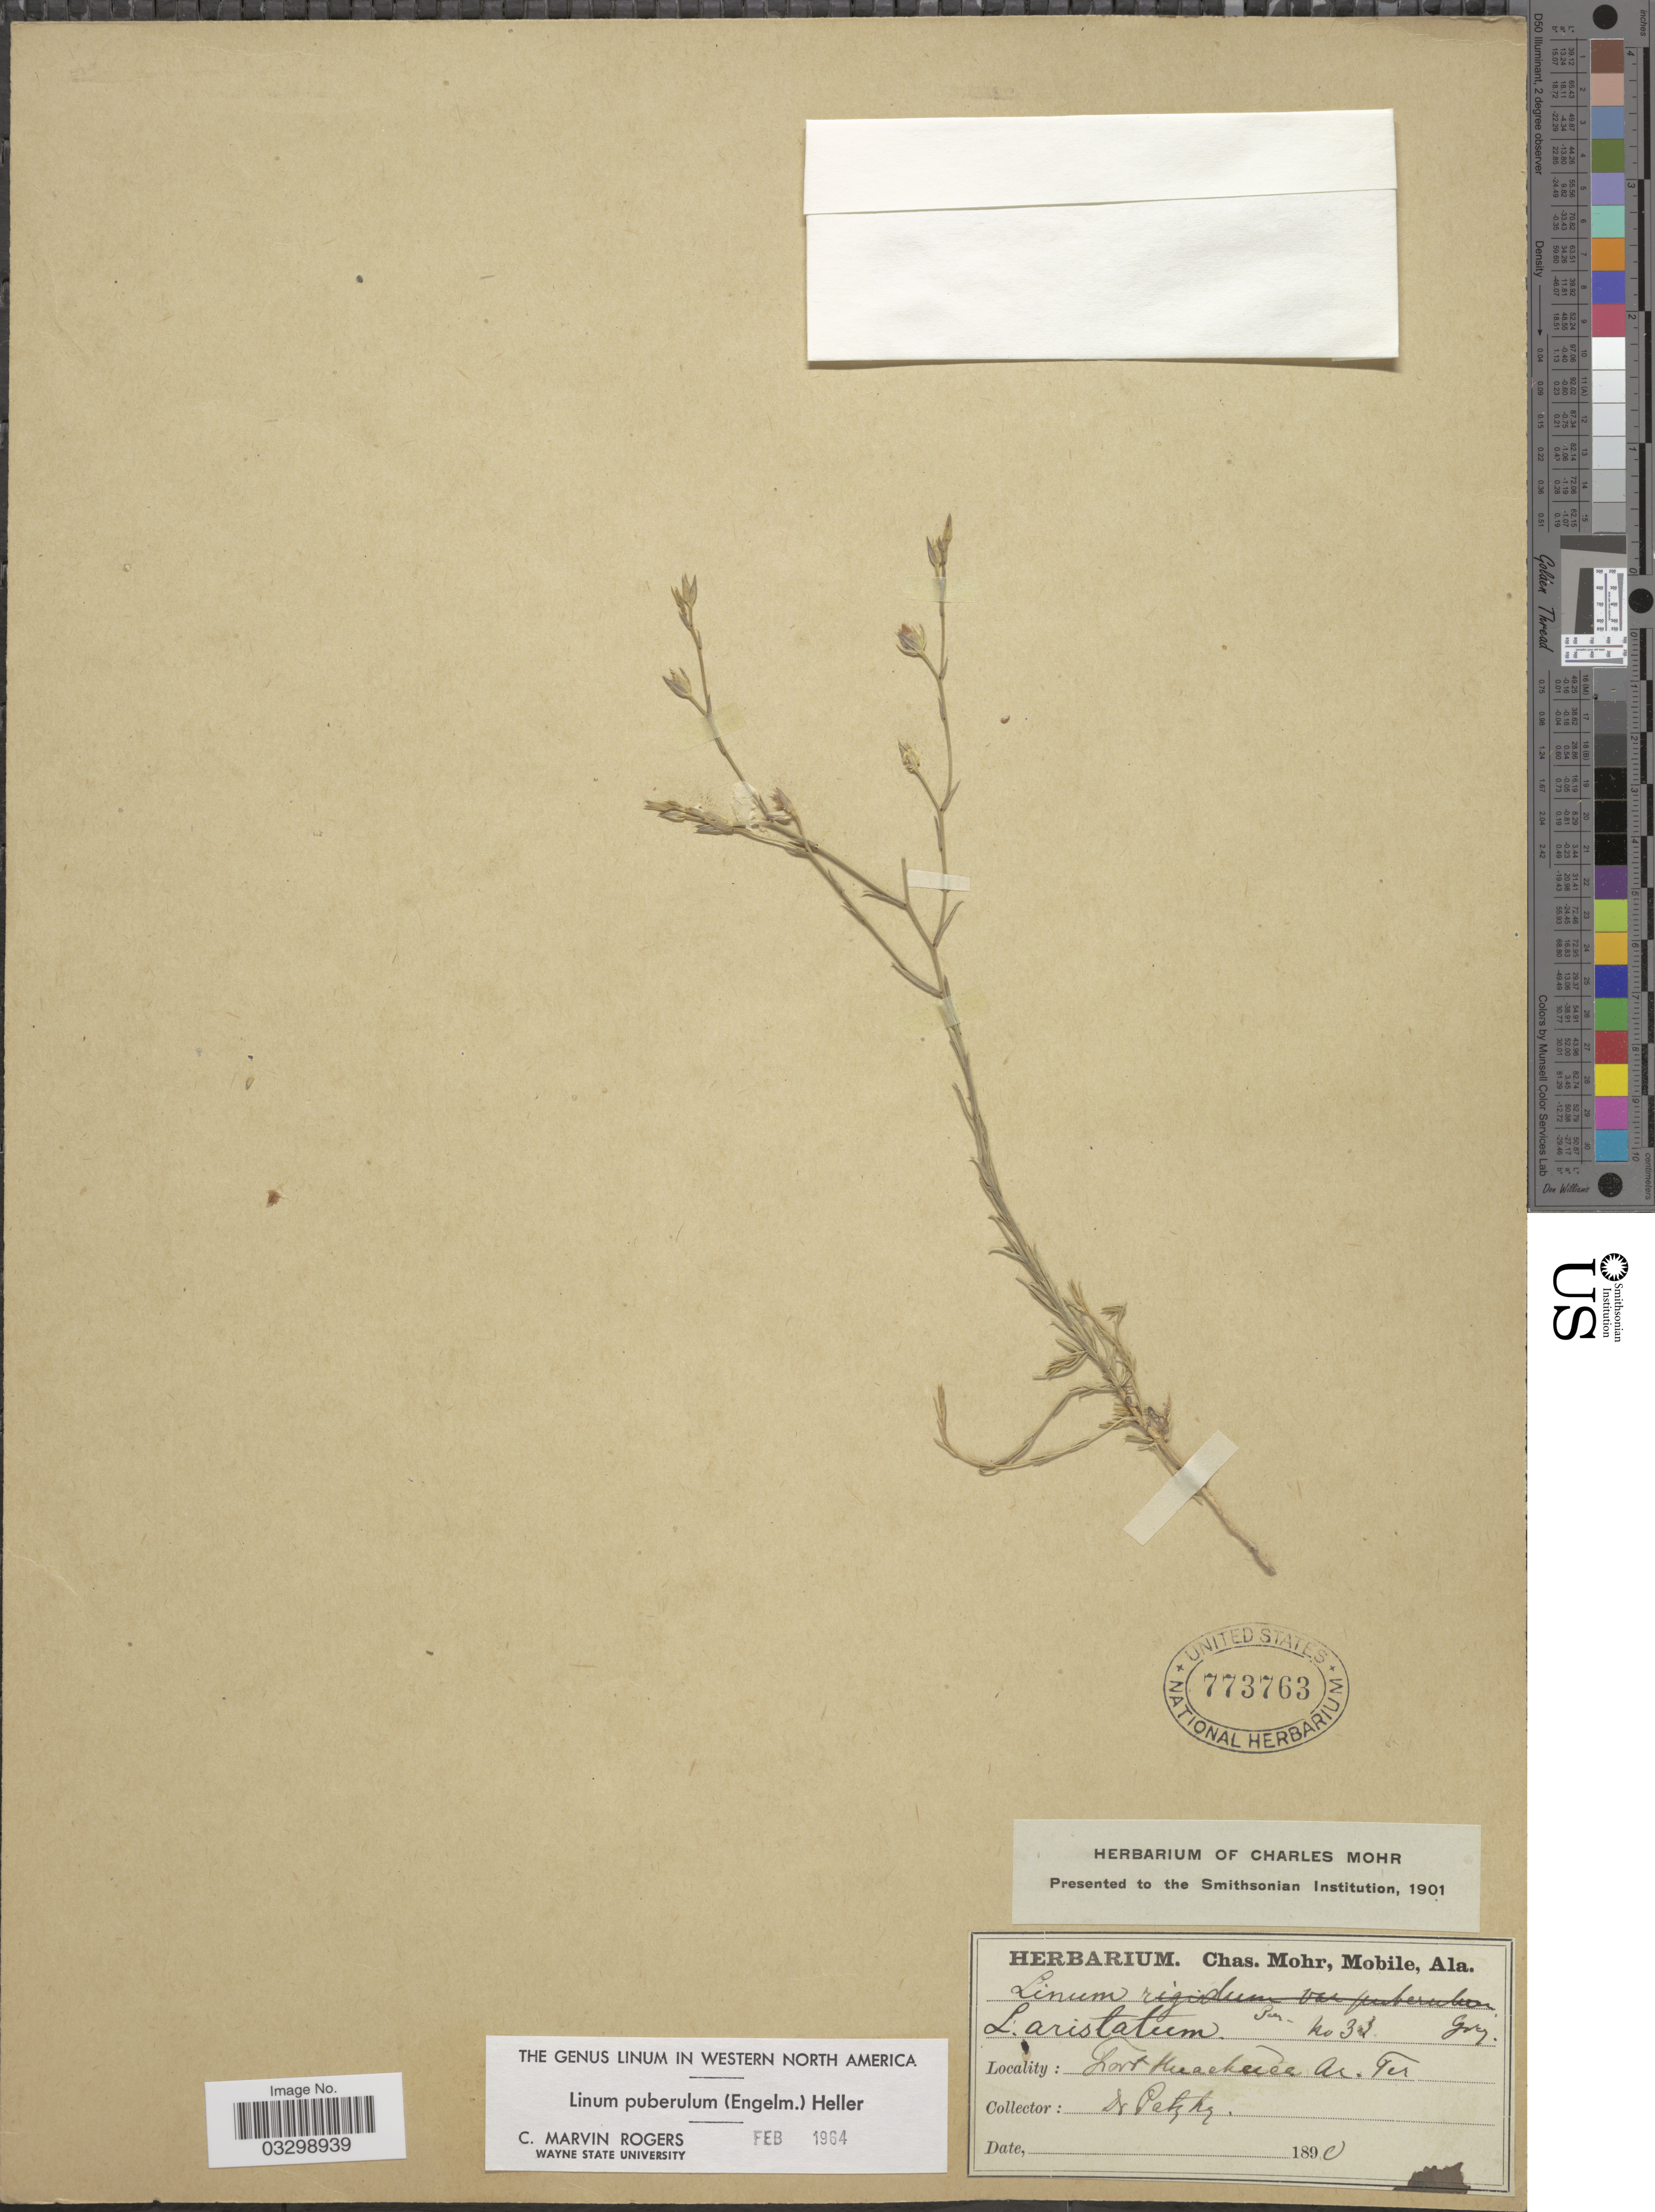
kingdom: Plantae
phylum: Tracheophyta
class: Magnoliopsida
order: Malpighiales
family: Linaceae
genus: Linum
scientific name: Linum puberulum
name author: (Engelm.) A. Heller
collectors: -. Patzky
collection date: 1890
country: United States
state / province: Arizona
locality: Fort Huachuca, Ar. Ter.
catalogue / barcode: US 773763